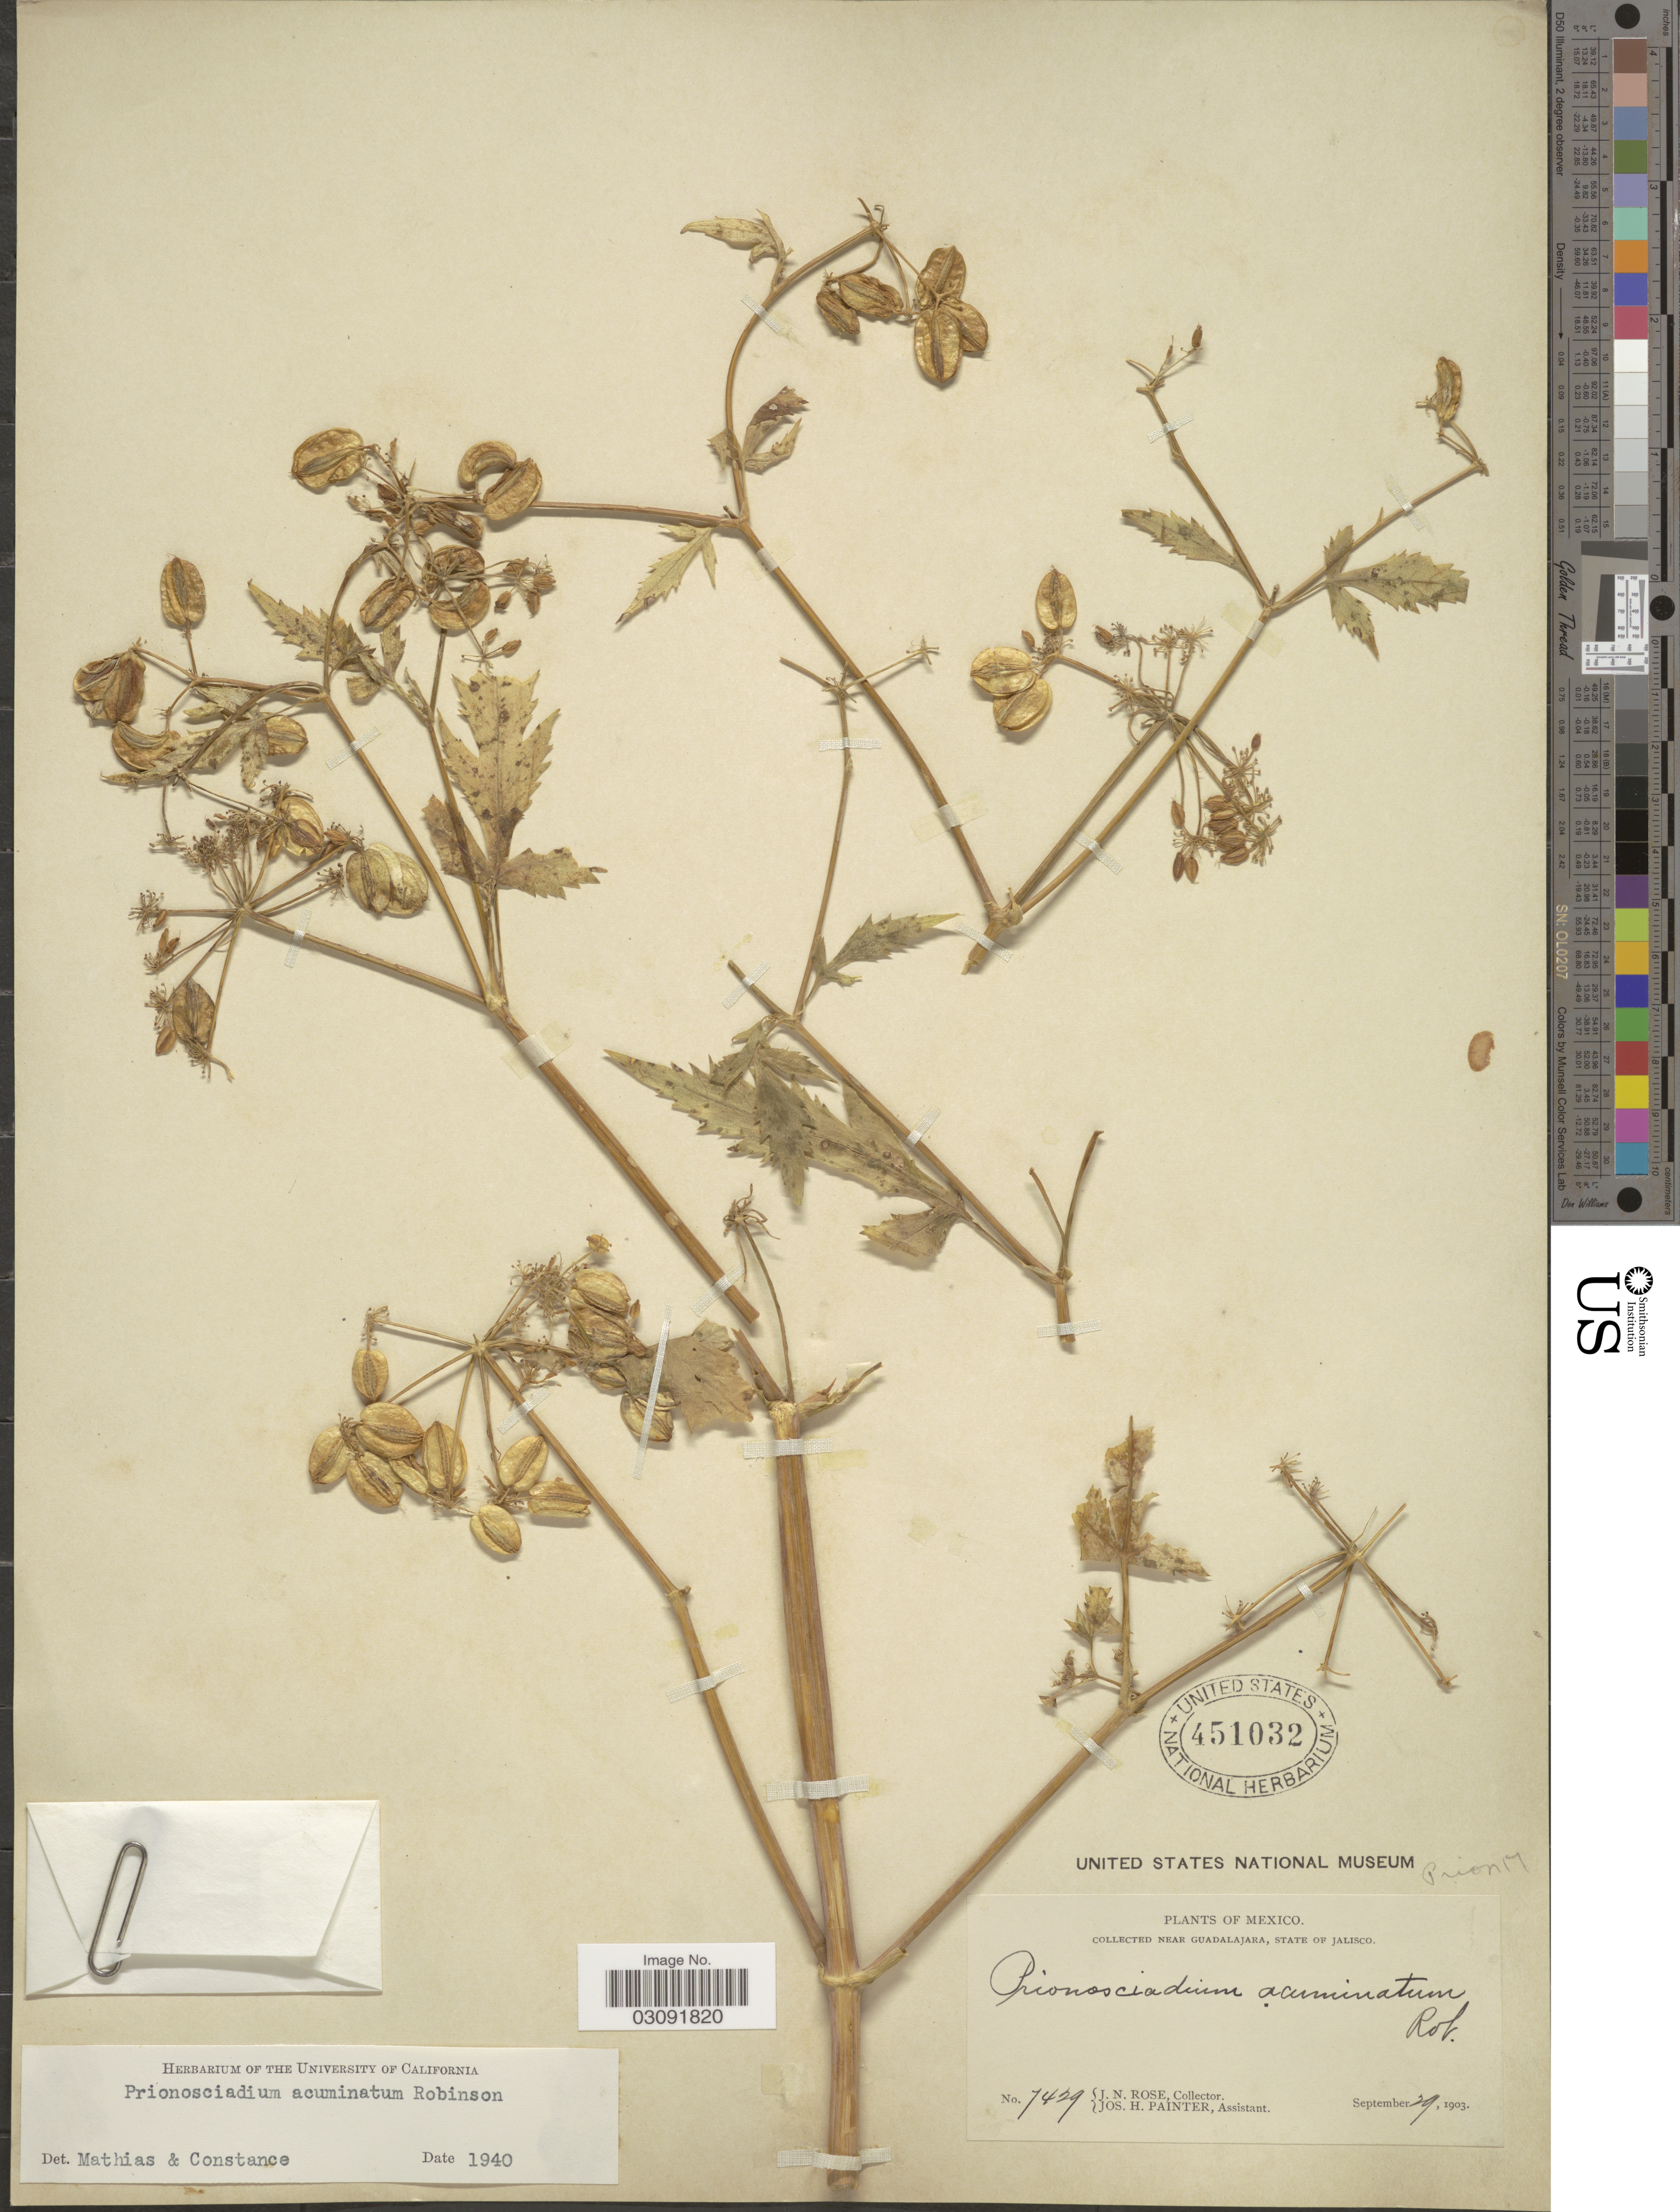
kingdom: Plantae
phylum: Tracheophyta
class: Magnoliopsida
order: Apiales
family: Apiaceae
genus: Prionosciadium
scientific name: Prionosciadium acuminatum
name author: B.L. Rob. ex J.M. Coult. & Rose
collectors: J. N. Rose & J. H. Painter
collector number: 7429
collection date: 1903-09-29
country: Mexico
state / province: Jalisco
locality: Near Guadalajara.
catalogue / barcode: US 451032